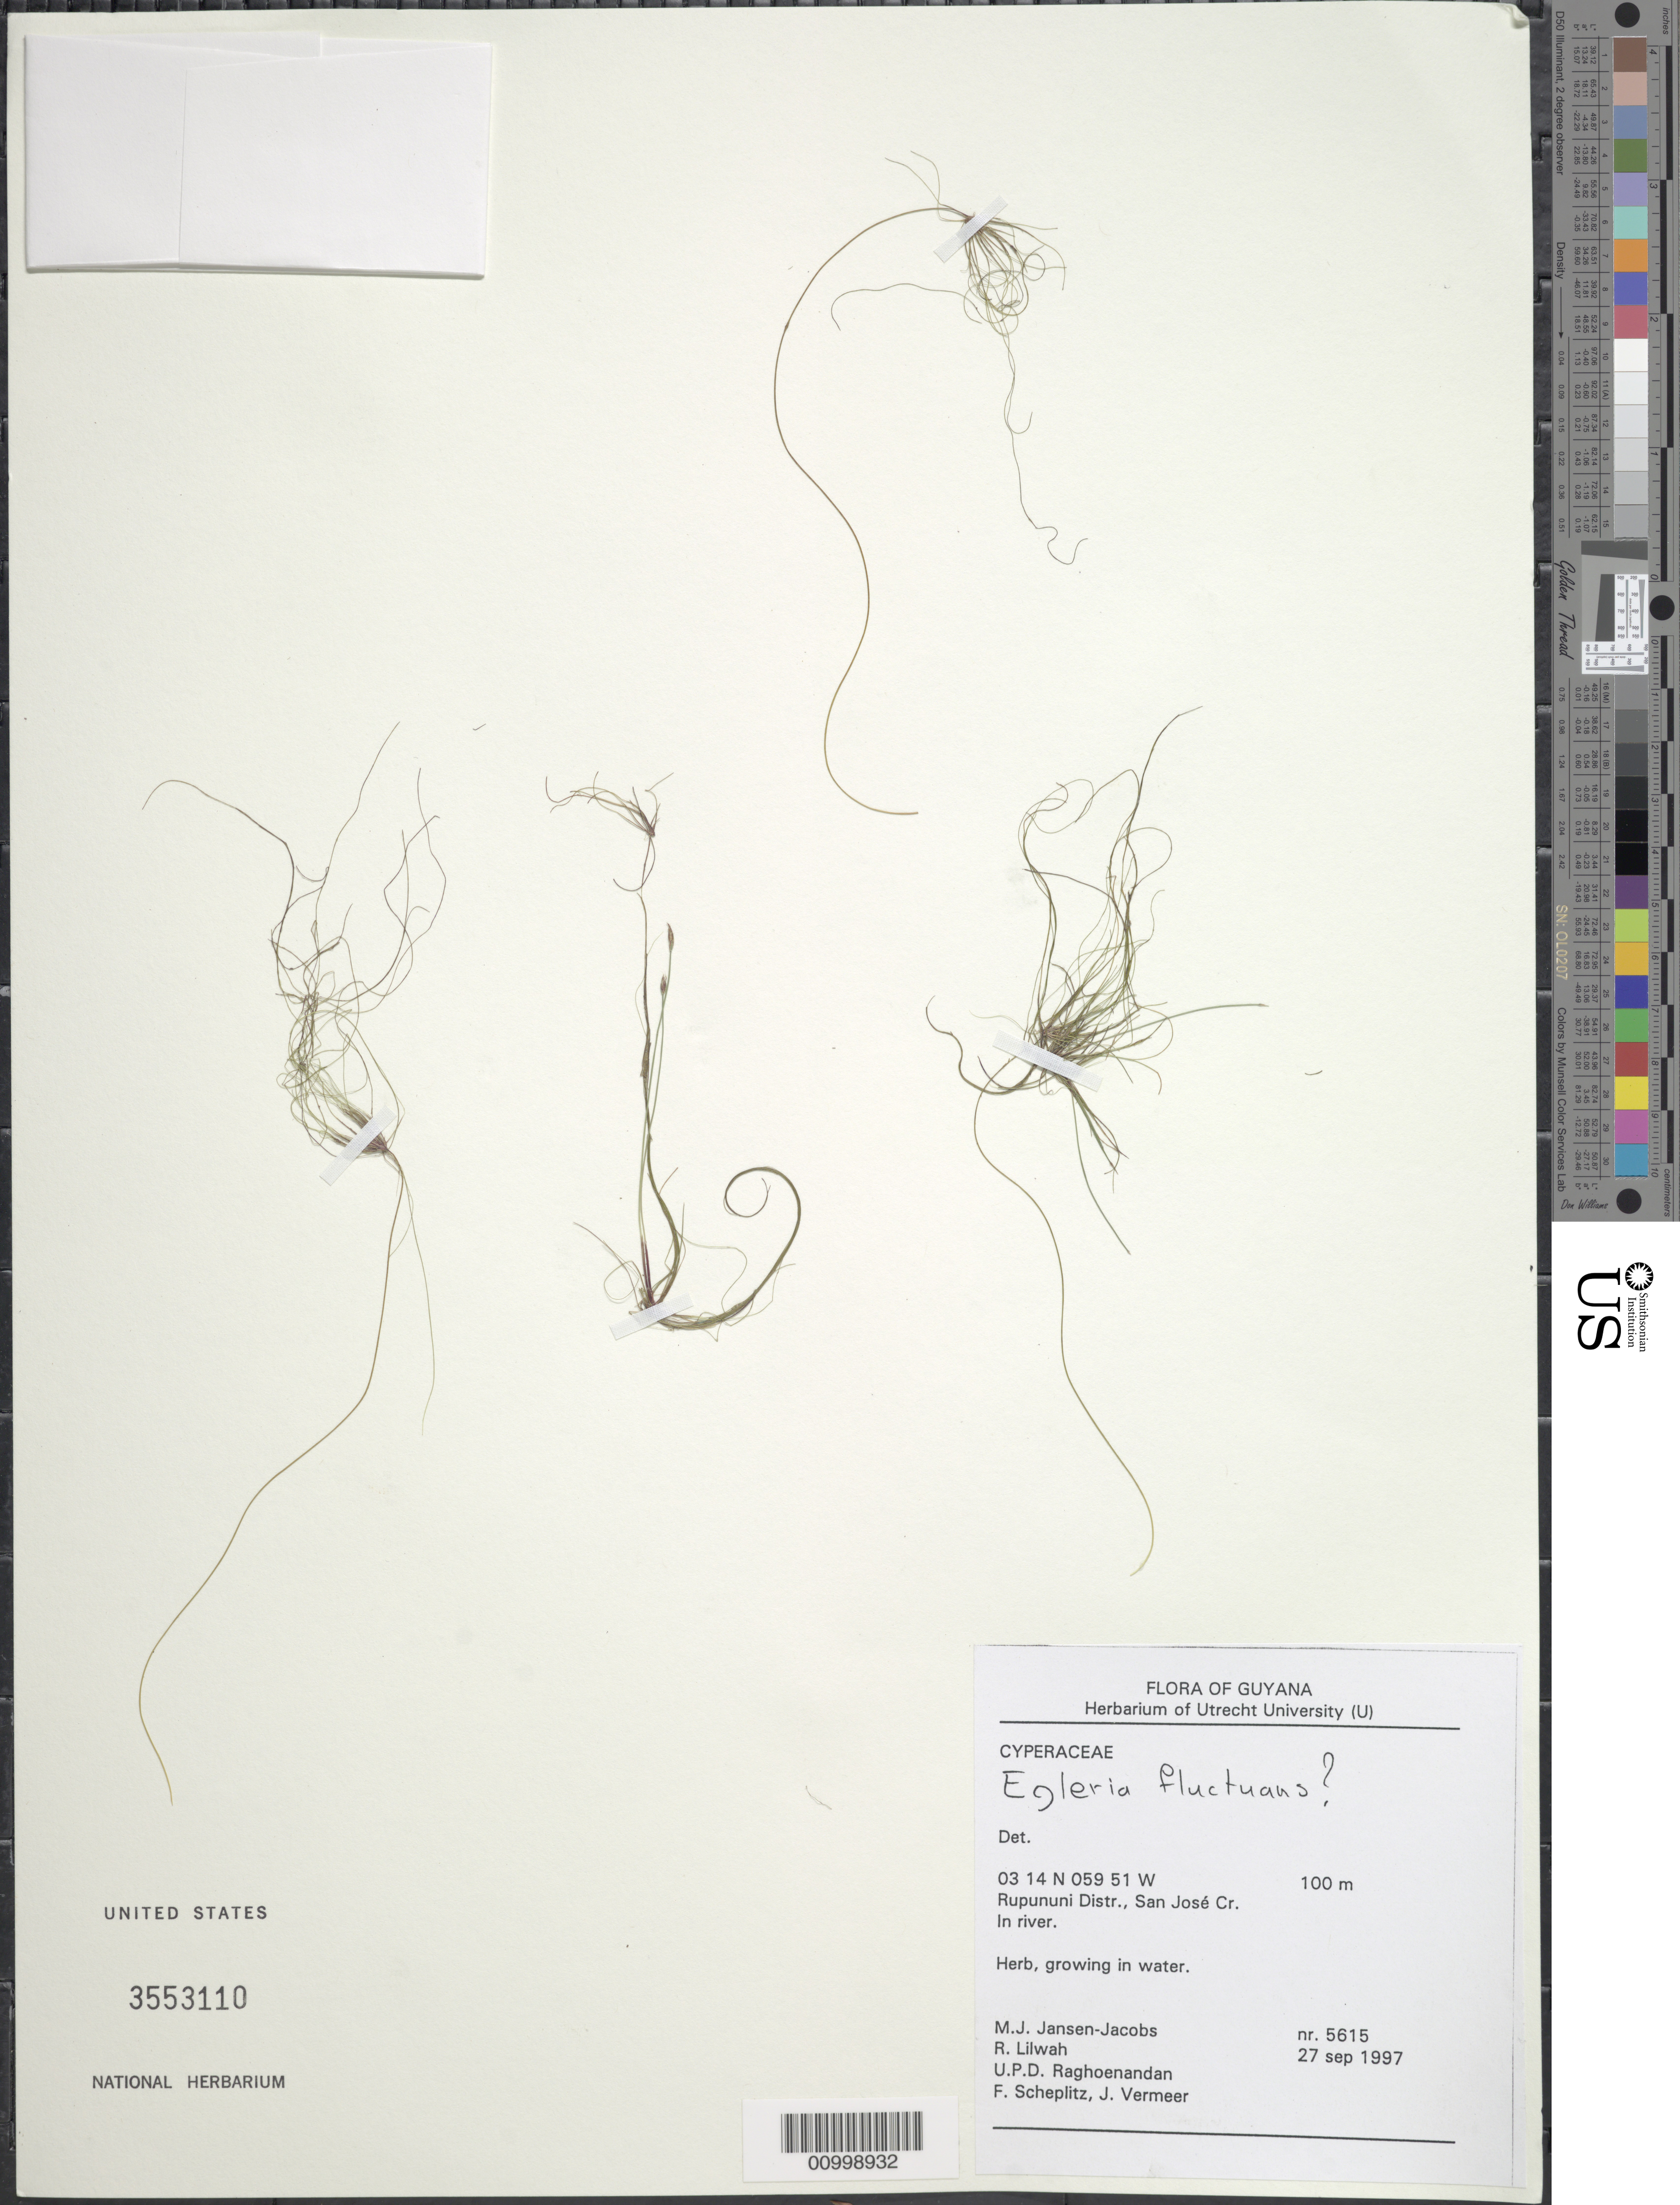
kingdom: Plantae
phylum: Tracheophyta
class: Liliopsida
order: Poales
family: Cyperaceae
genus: Eleocharis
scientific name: Eleocharis glauca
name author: Boeckeler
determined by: Strong, Mark T., (BOT), Smithsonian Institution - National Museum of Natural History (UNITED STATES)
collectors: M. J. Jansen-Jacobs, R. Lilwah, U. Raghoenandan, F. Scheplitz & J. Vermeer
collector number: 5615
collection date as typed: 27-Sep-97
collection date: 1997-09-27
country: Guyana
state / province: U. Takutu-U. Essequibo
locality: San José Cr., Rupununi Distr.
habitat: In river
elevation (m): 100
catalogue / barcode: US 3553110